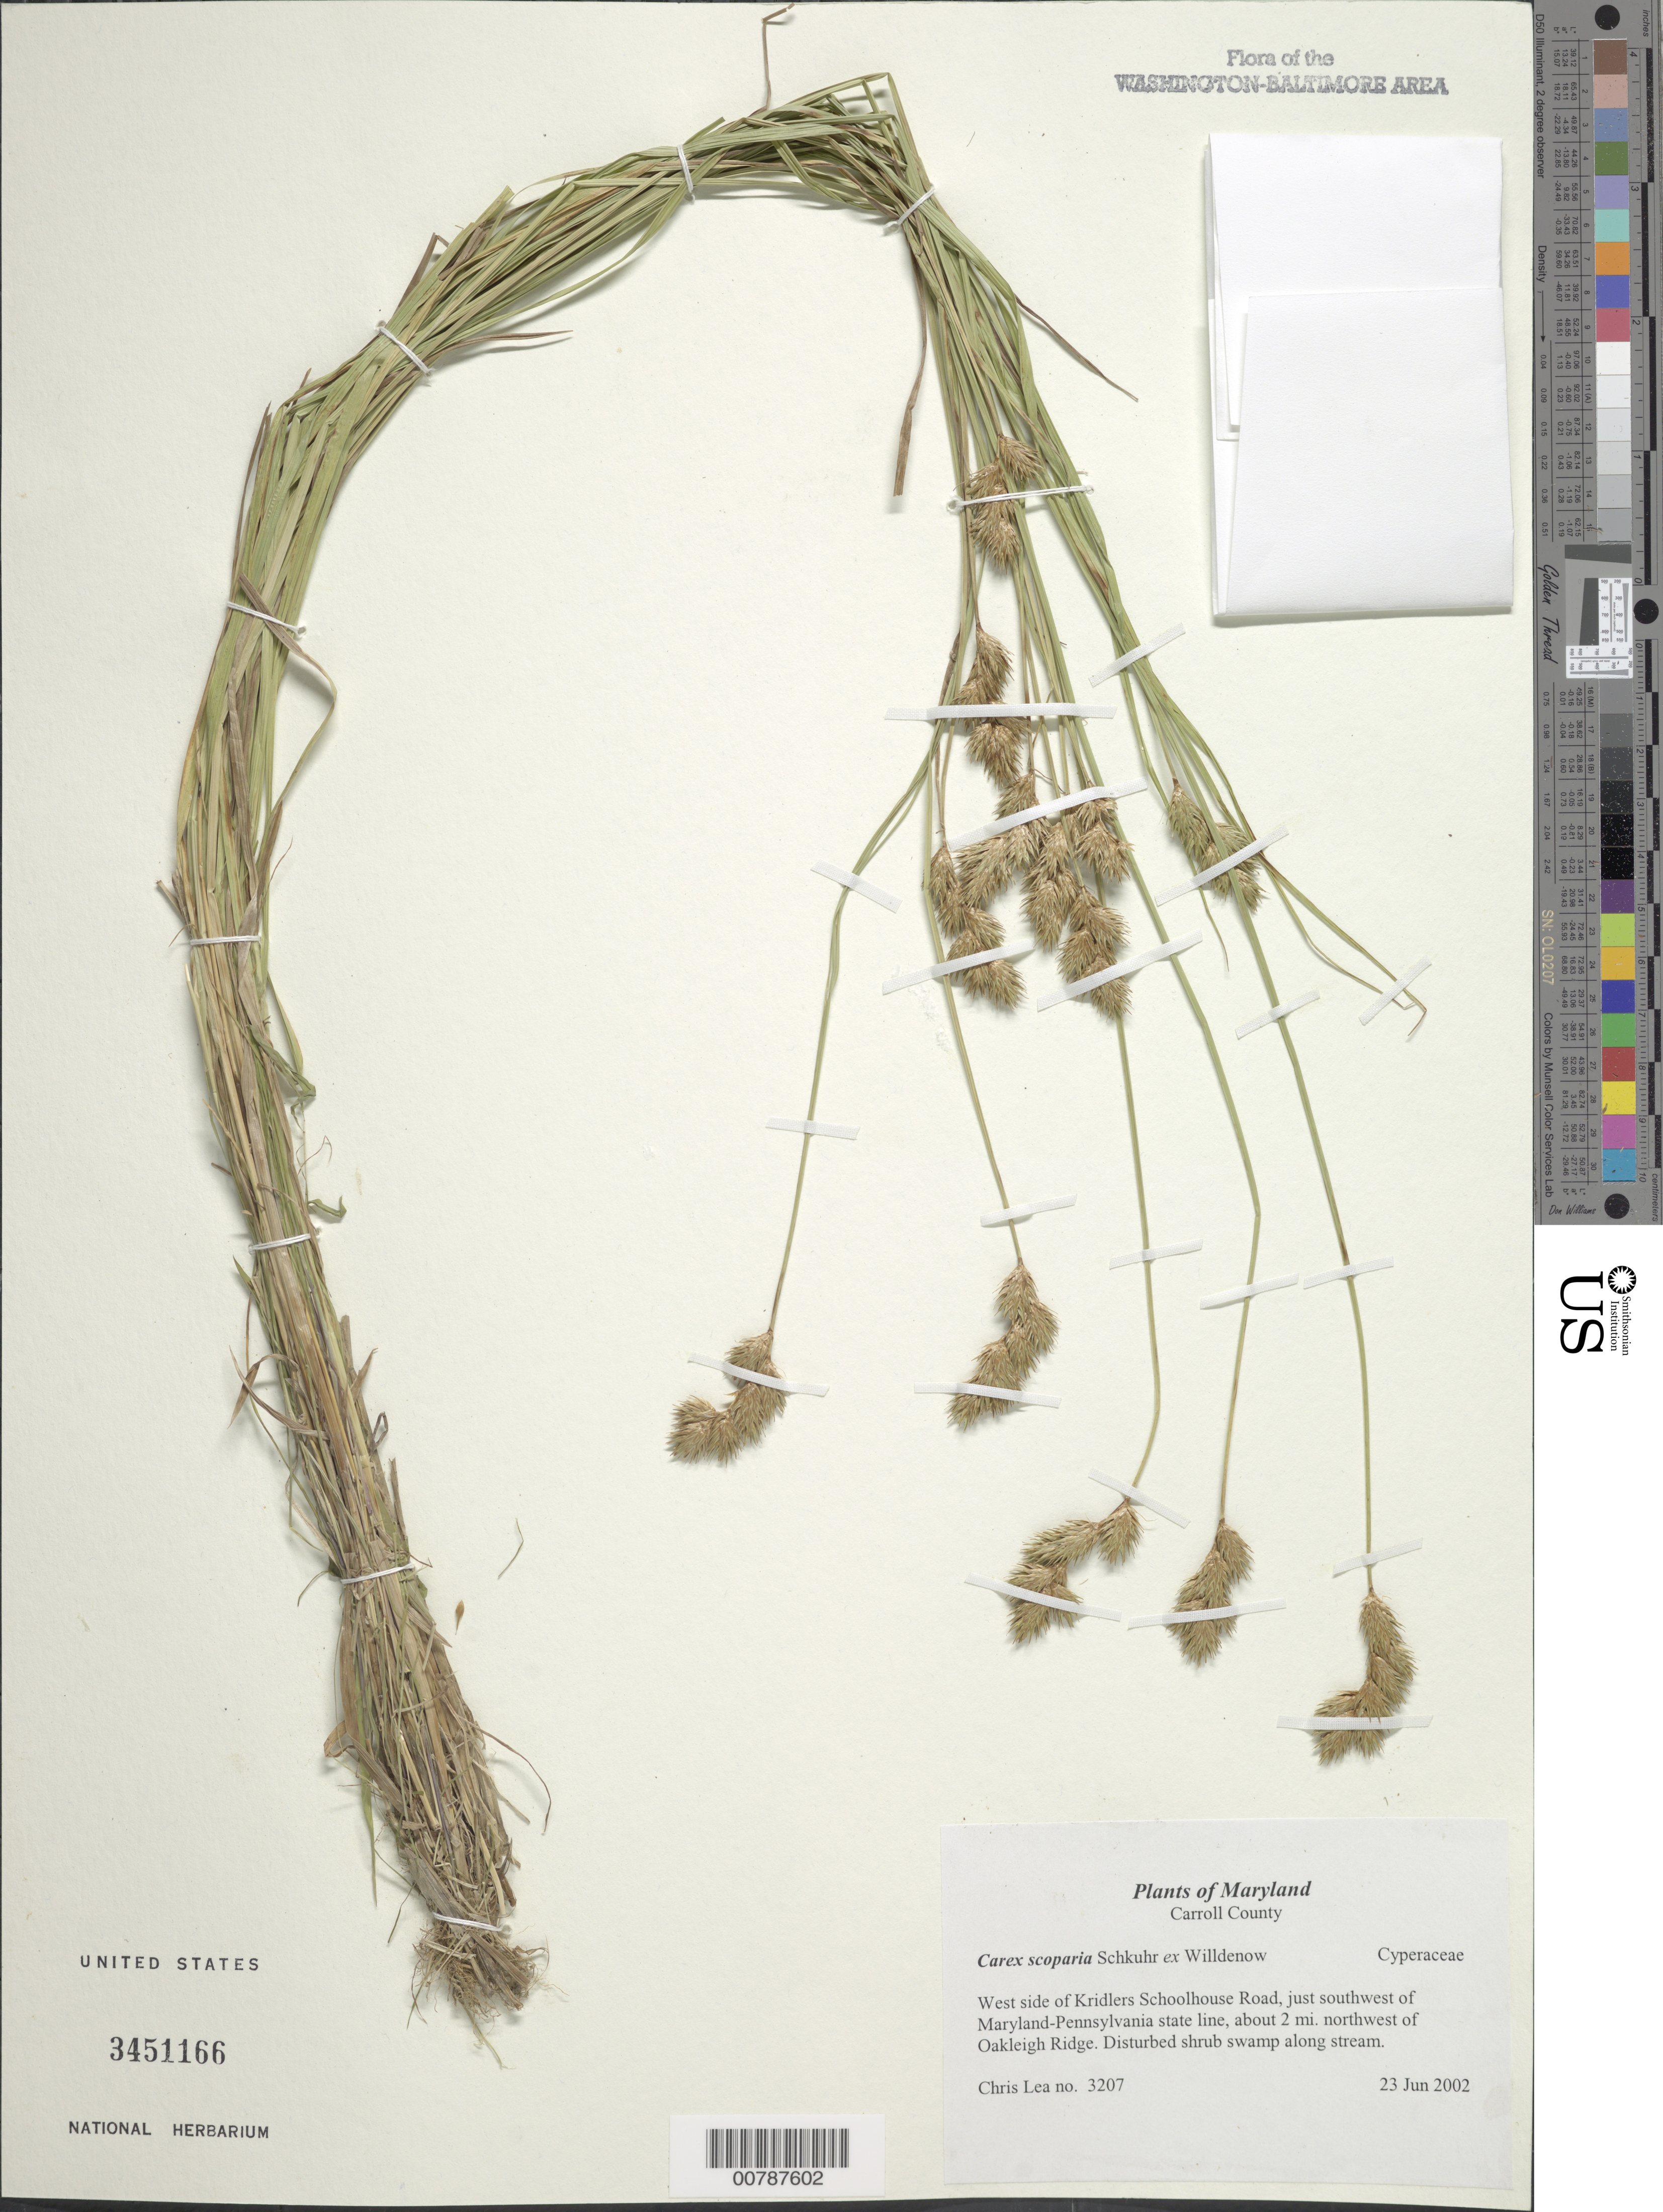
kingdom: Plantae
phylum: Tracheophyta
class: Liliopsida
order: Poales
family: Cyperaceae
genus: Carex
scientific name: Carex scoparia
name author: Schkuhr ex Willd.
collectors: C. Lea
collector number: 3207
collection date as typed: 23 Jun 2002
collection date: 2002-06-23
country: United States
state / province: Maryland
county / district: Carroll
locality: West side of Kridlers Schoolhouse Road, just southwest of Maryland-Pennsylvania state line, about 2 mi. northwest of Oakleigh Ridge.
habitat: Disturbed shrub swamp along stream.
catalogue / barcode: US 3451166